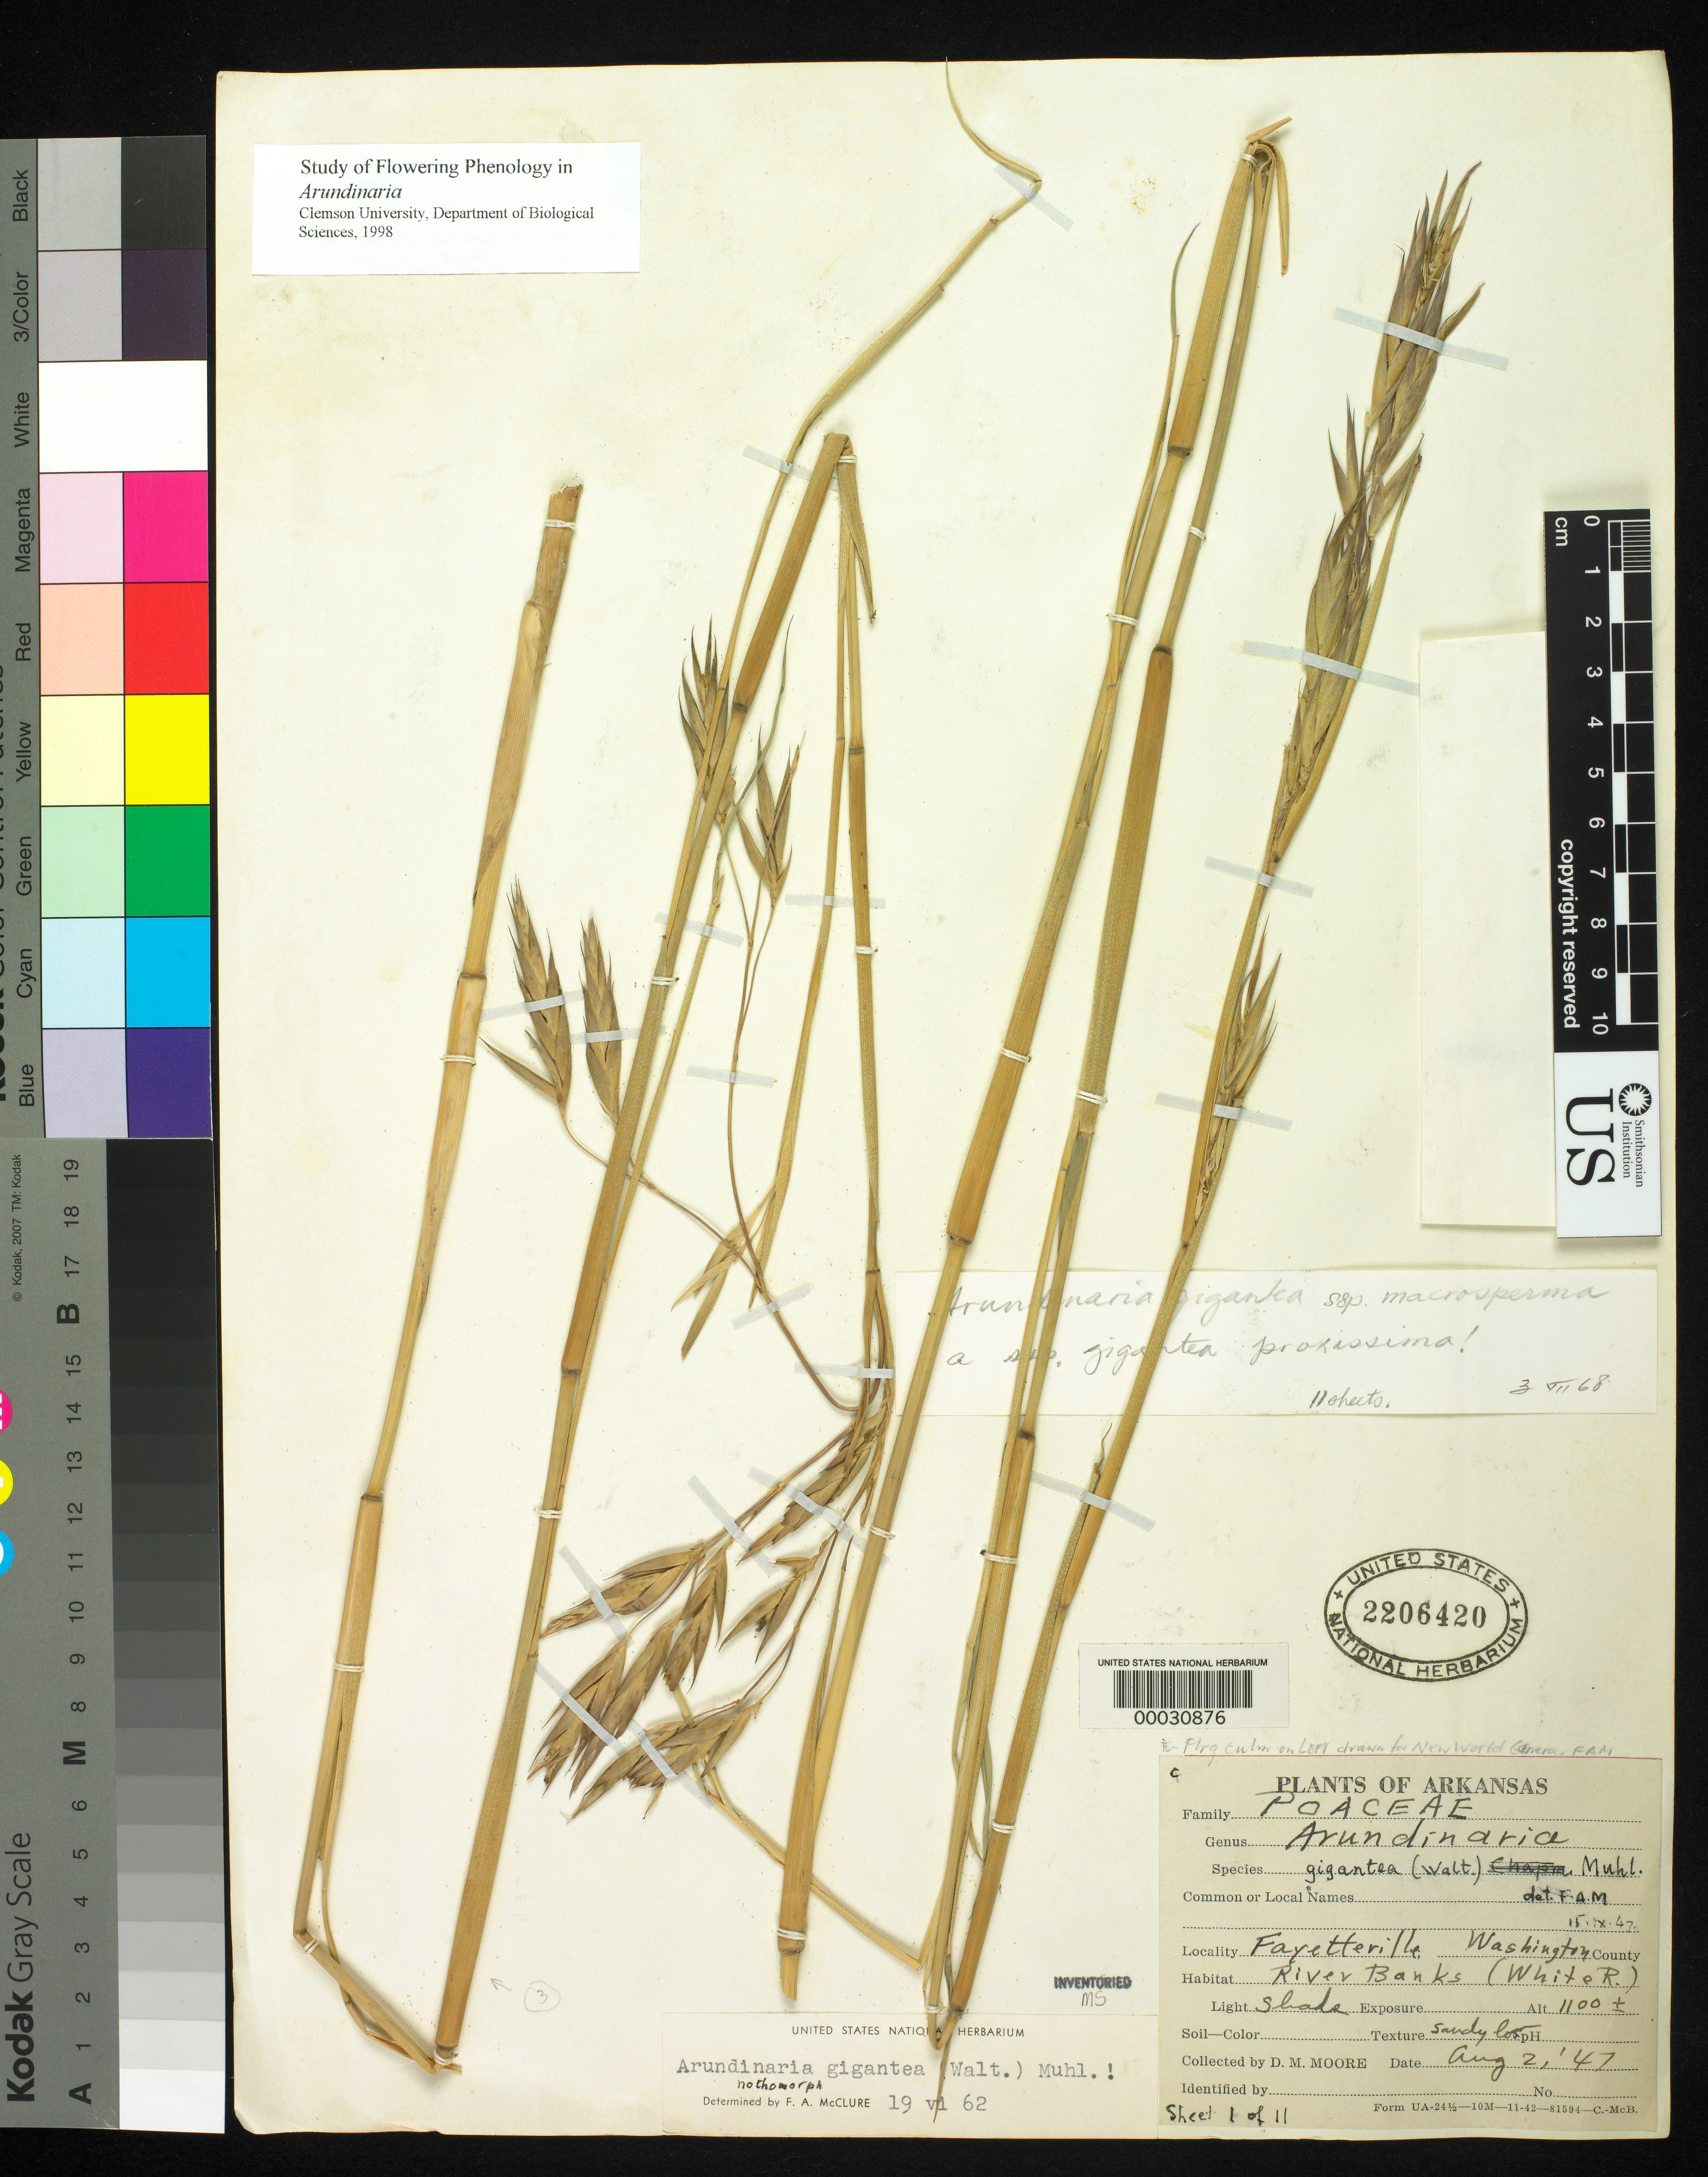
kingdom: Plantae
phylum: Tracheophyta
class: Liliopsida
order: Poales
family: Poaceae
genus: Arundinaria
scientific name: Arundinaria gigantea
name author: (Walter) Muhl.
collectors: D. Moore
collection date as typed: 02 Aug 1947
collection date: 1947-08-02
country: United States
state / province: Arkansas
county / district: Washington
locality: Fayetterville, white river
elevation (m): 336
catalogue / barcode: US 2206420